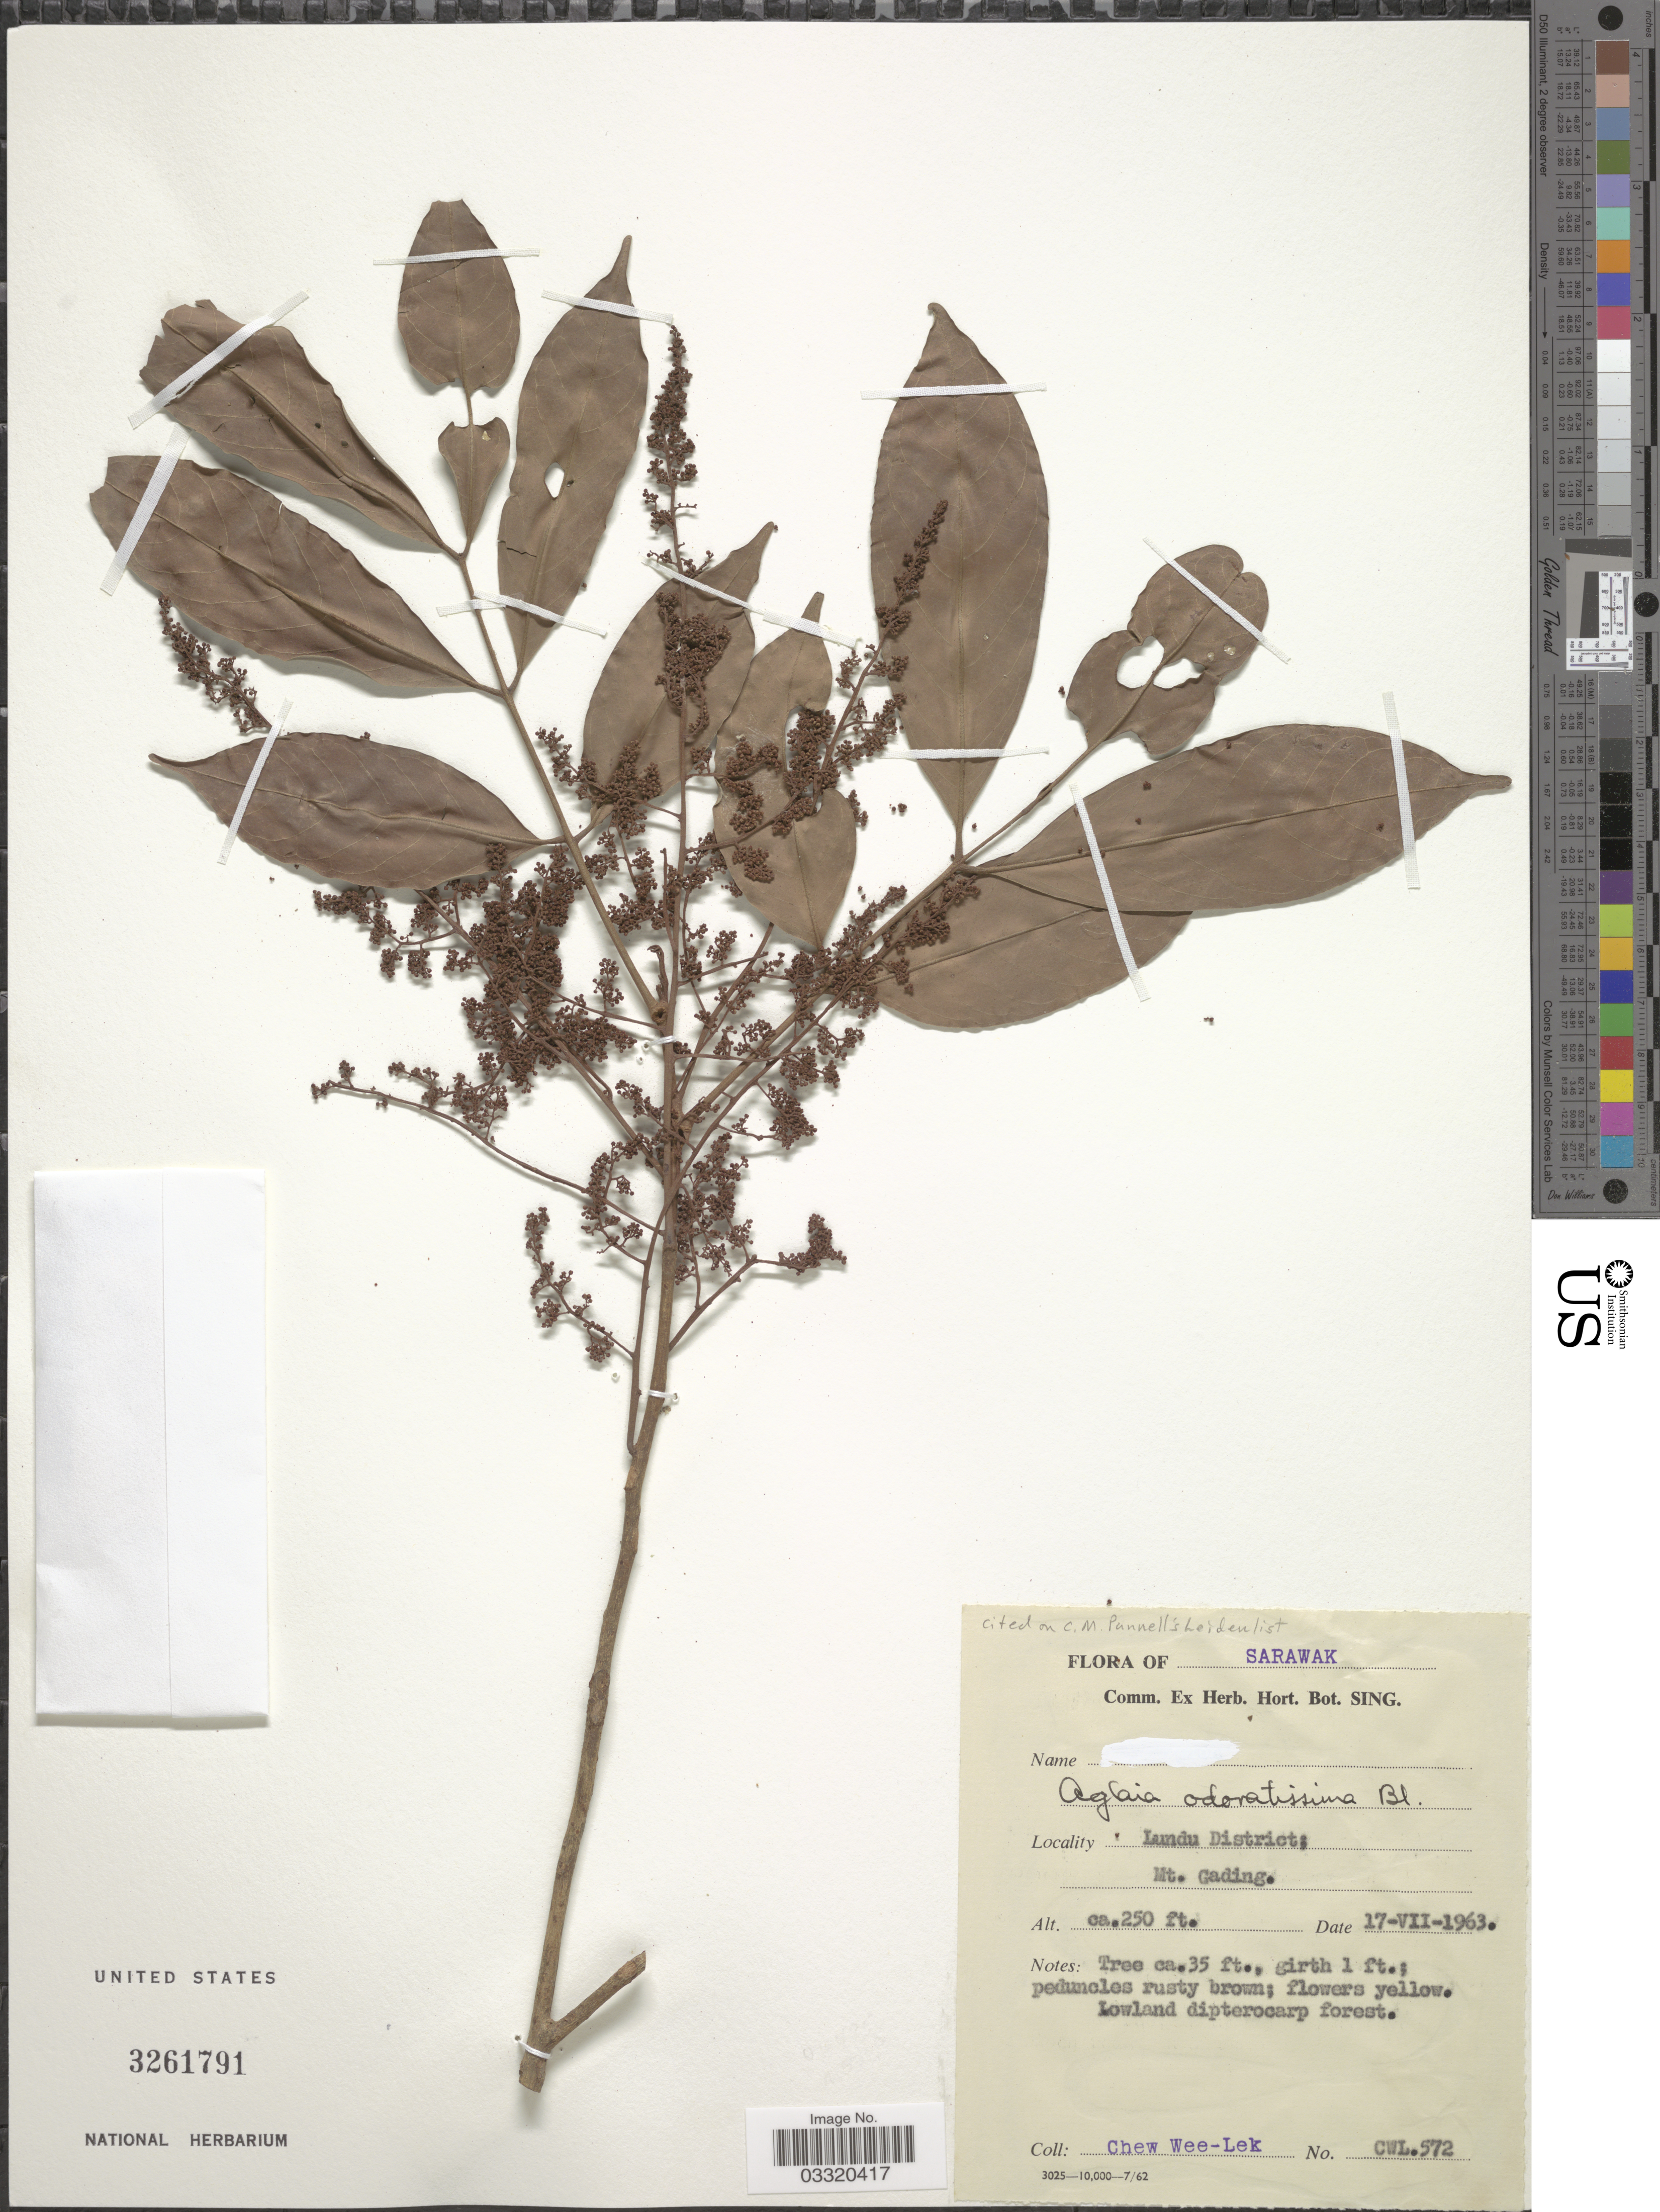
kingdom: Plantae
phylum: Tracheophyta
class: Magnoliopsida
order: Sapindales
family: Meliaceae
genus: Aglaia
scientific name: Aglaia odoratissima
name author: Blume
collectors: W. Chew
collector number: CWL.572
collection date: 1963-07-17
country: Malaysia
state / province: Sarawak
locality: Lundu District; Mt. Gading.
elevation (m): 76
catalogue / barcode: US 3261791